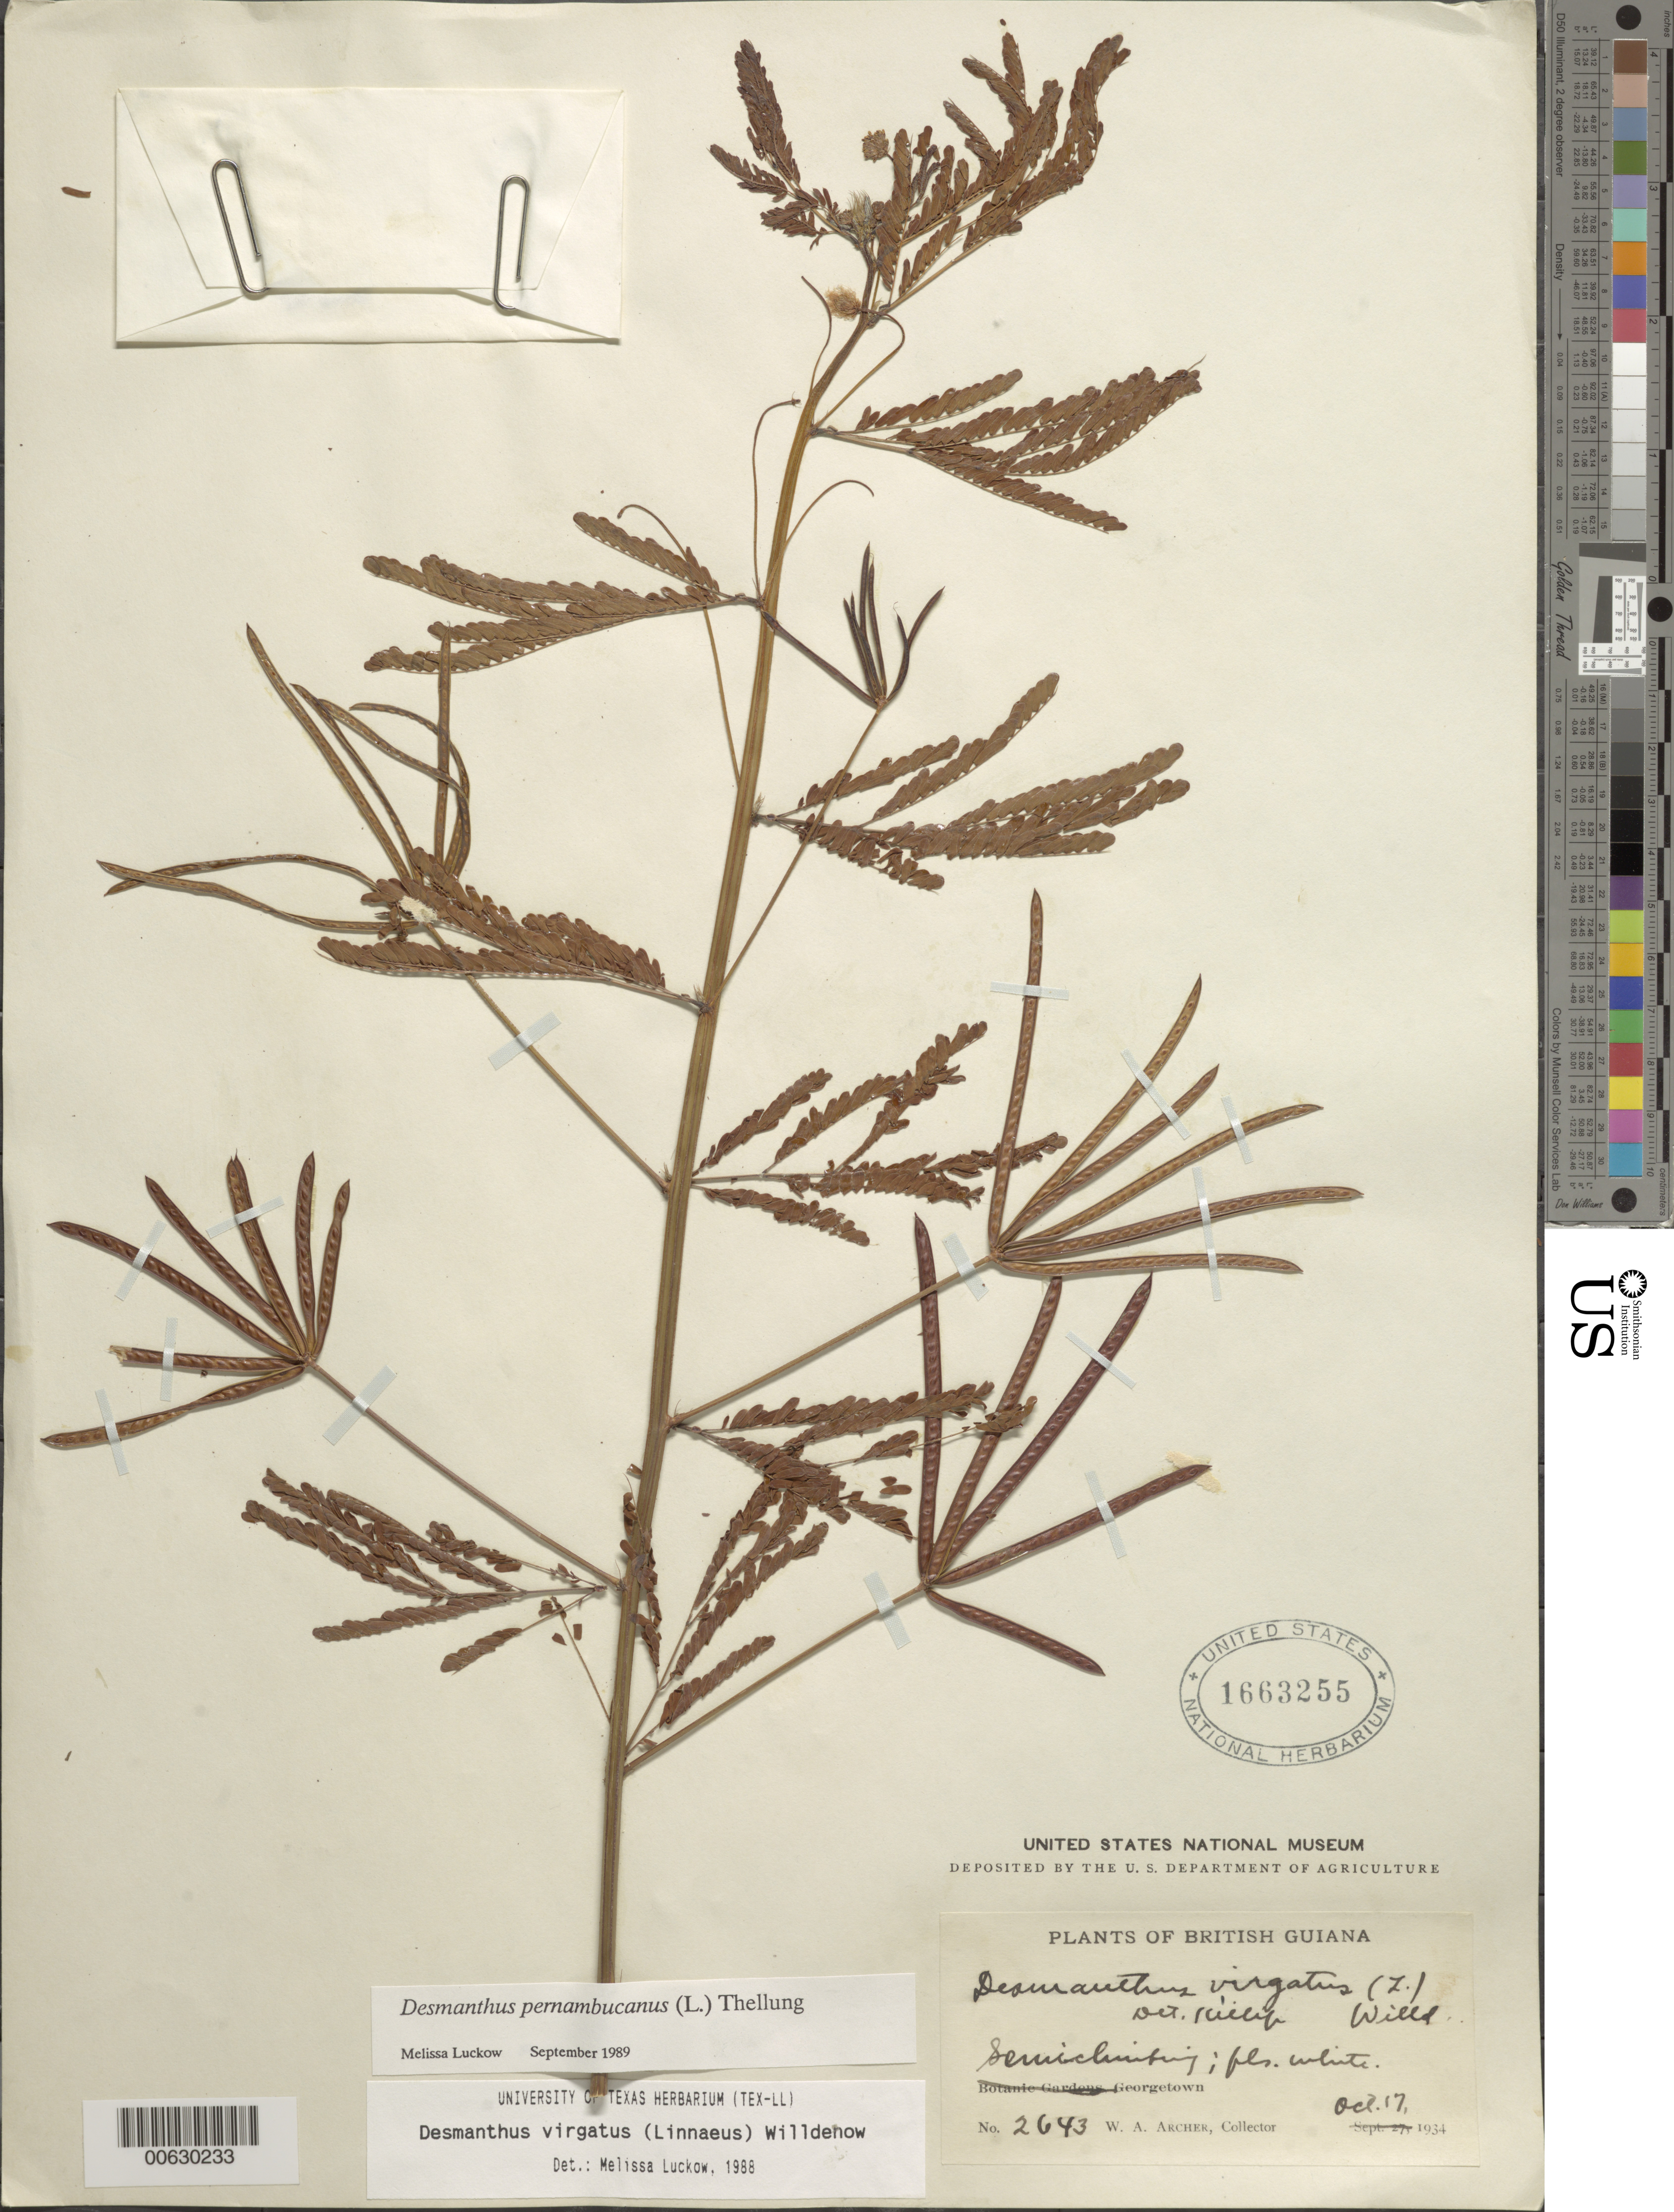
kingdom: Plantae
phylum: Tracheophyta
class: Magnoliopsida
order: Fabales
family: Fabaceae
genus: Desmanthus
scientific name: Desmanthus pernambucanus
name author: (L.) Thell.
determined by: Luckow, M. A.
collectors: W. A. Archer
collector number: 2643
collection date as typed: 17-Oct-34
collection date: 1934-10-17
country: Guyana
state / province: Demerara-Mahaica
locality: Georgetown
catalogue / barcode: US 1663255